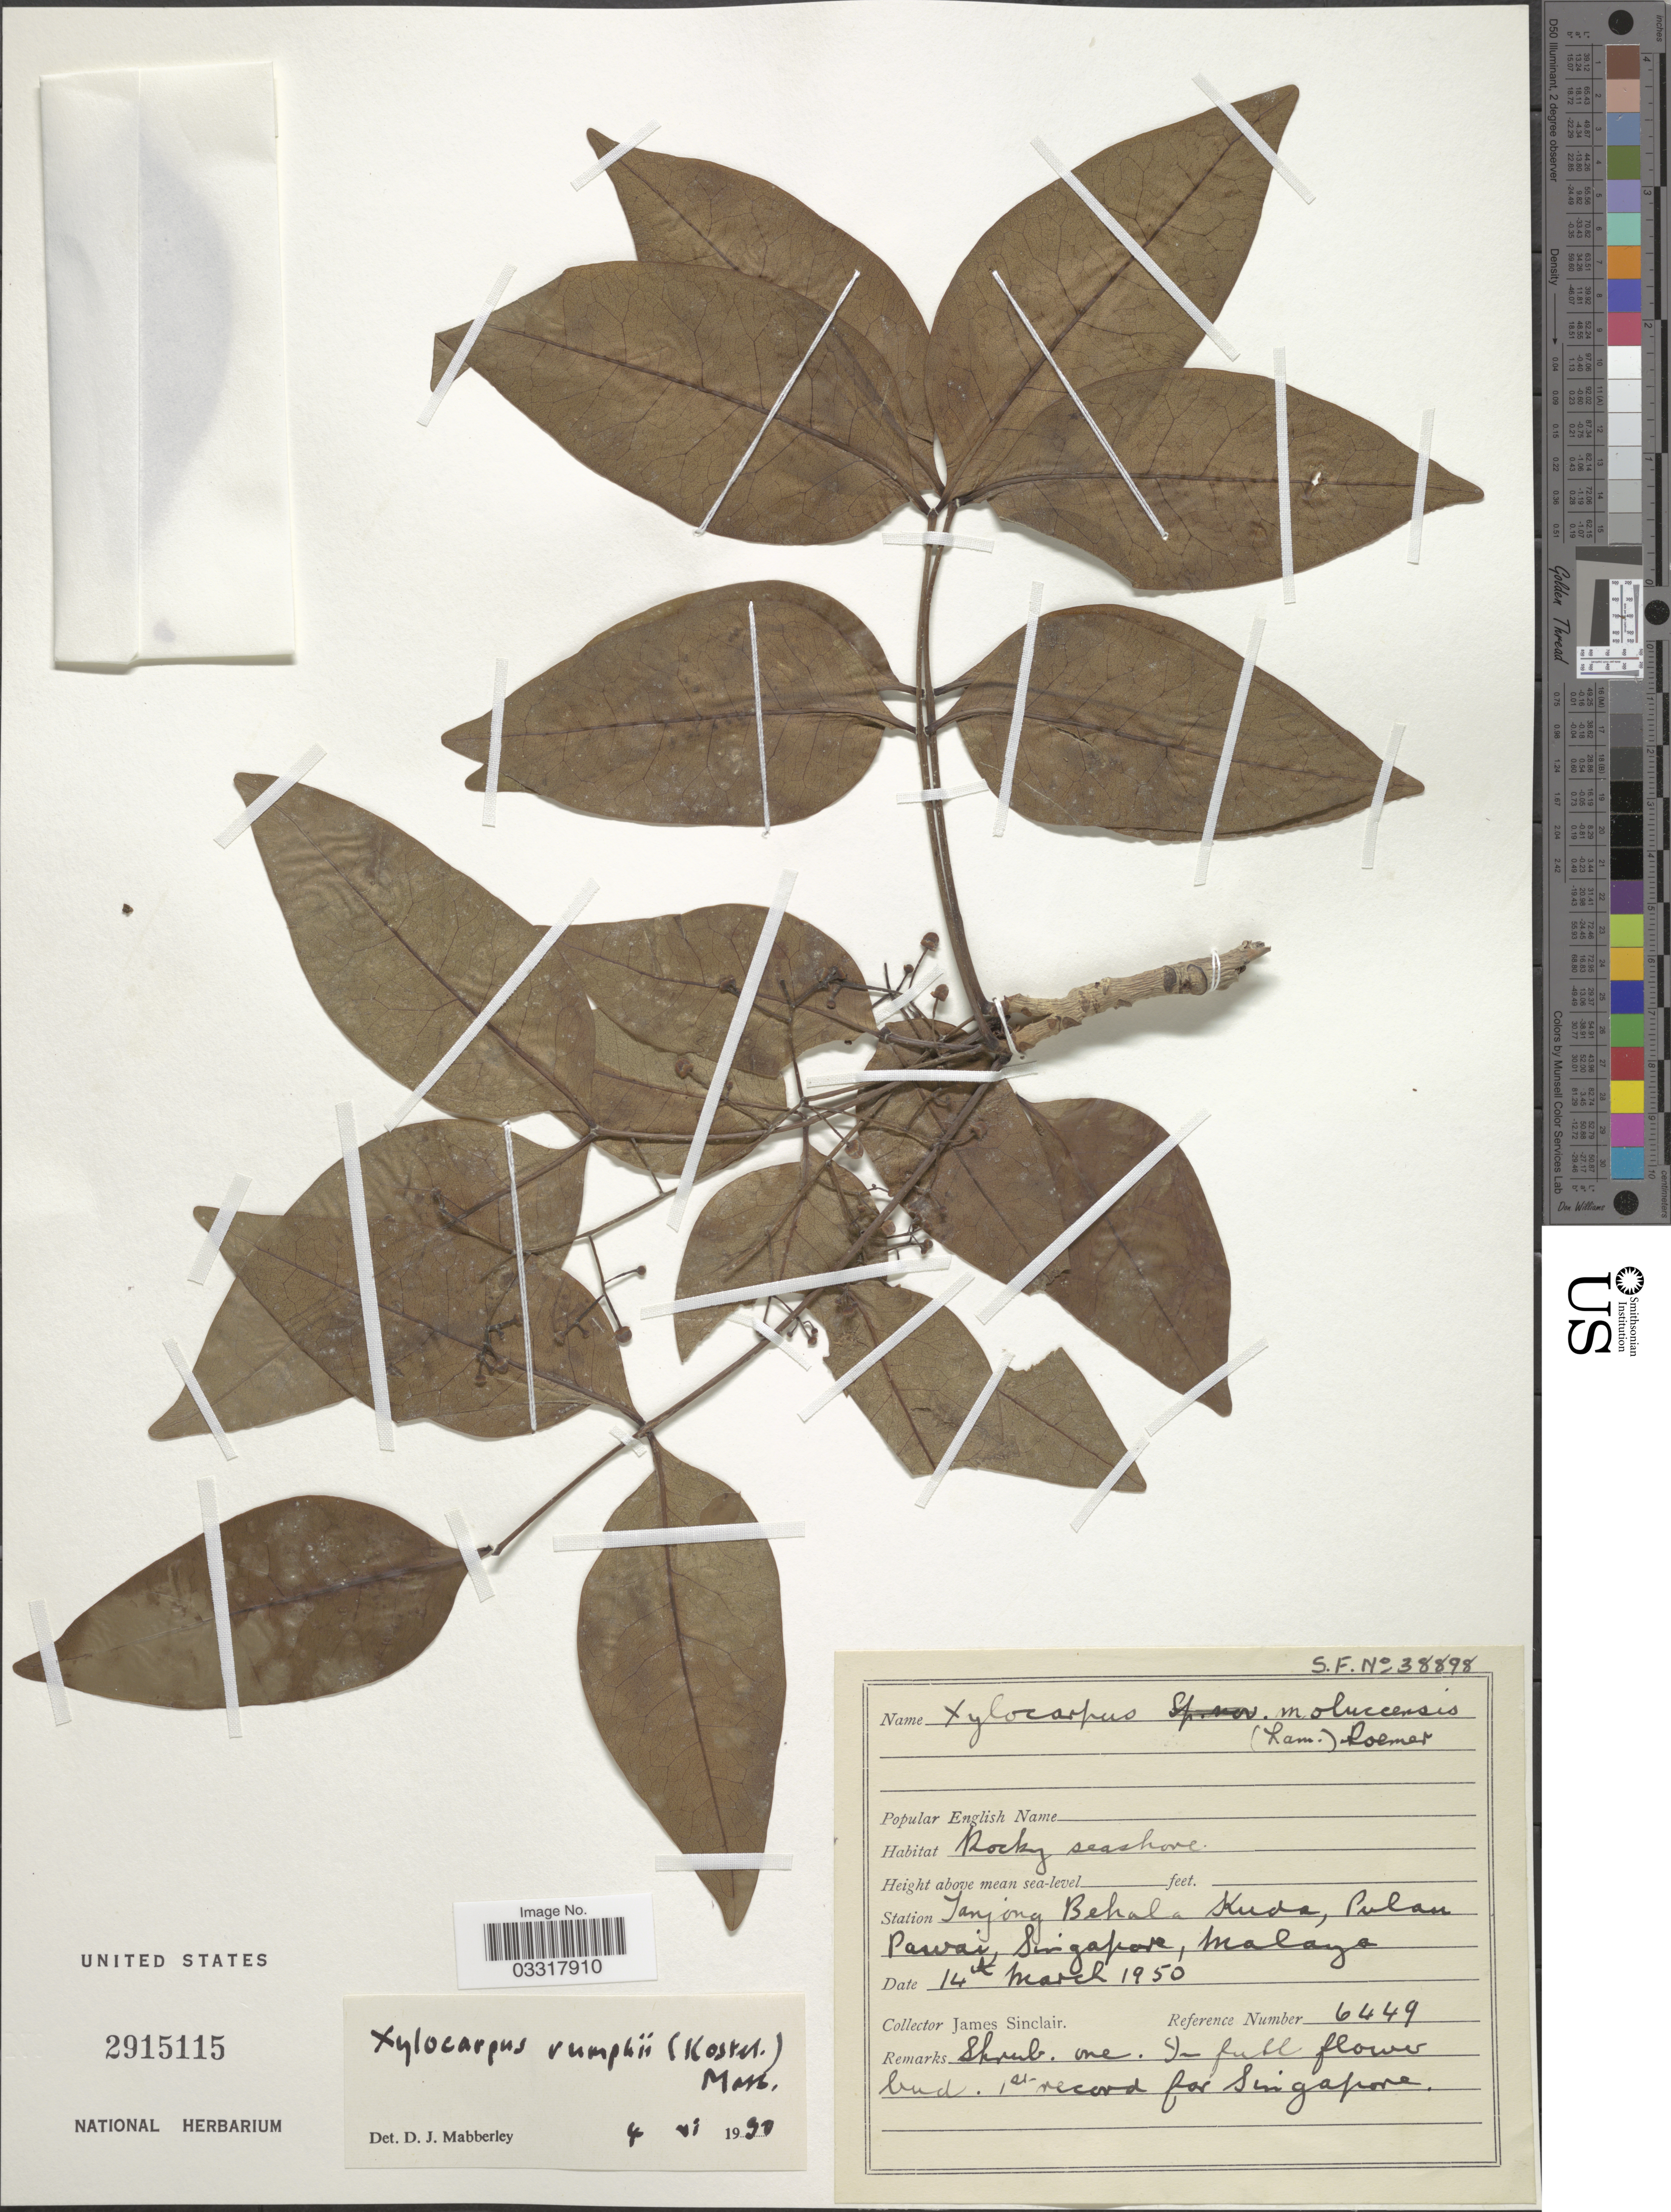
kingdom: Plantae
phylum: Tracheophyta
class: Magnoliopsida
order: Sapindales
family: Meliaceae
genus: Xylocarpus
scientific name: Xylocarpus rumphii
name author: (Kostel.) Mabb.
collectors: J. Sinclair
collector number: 6449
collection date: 1950-03-14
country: Singapore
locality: Station Tanjong Behala Kuda, Pulau Pawai, Singapore, Malaya.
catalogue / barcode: US 2915115